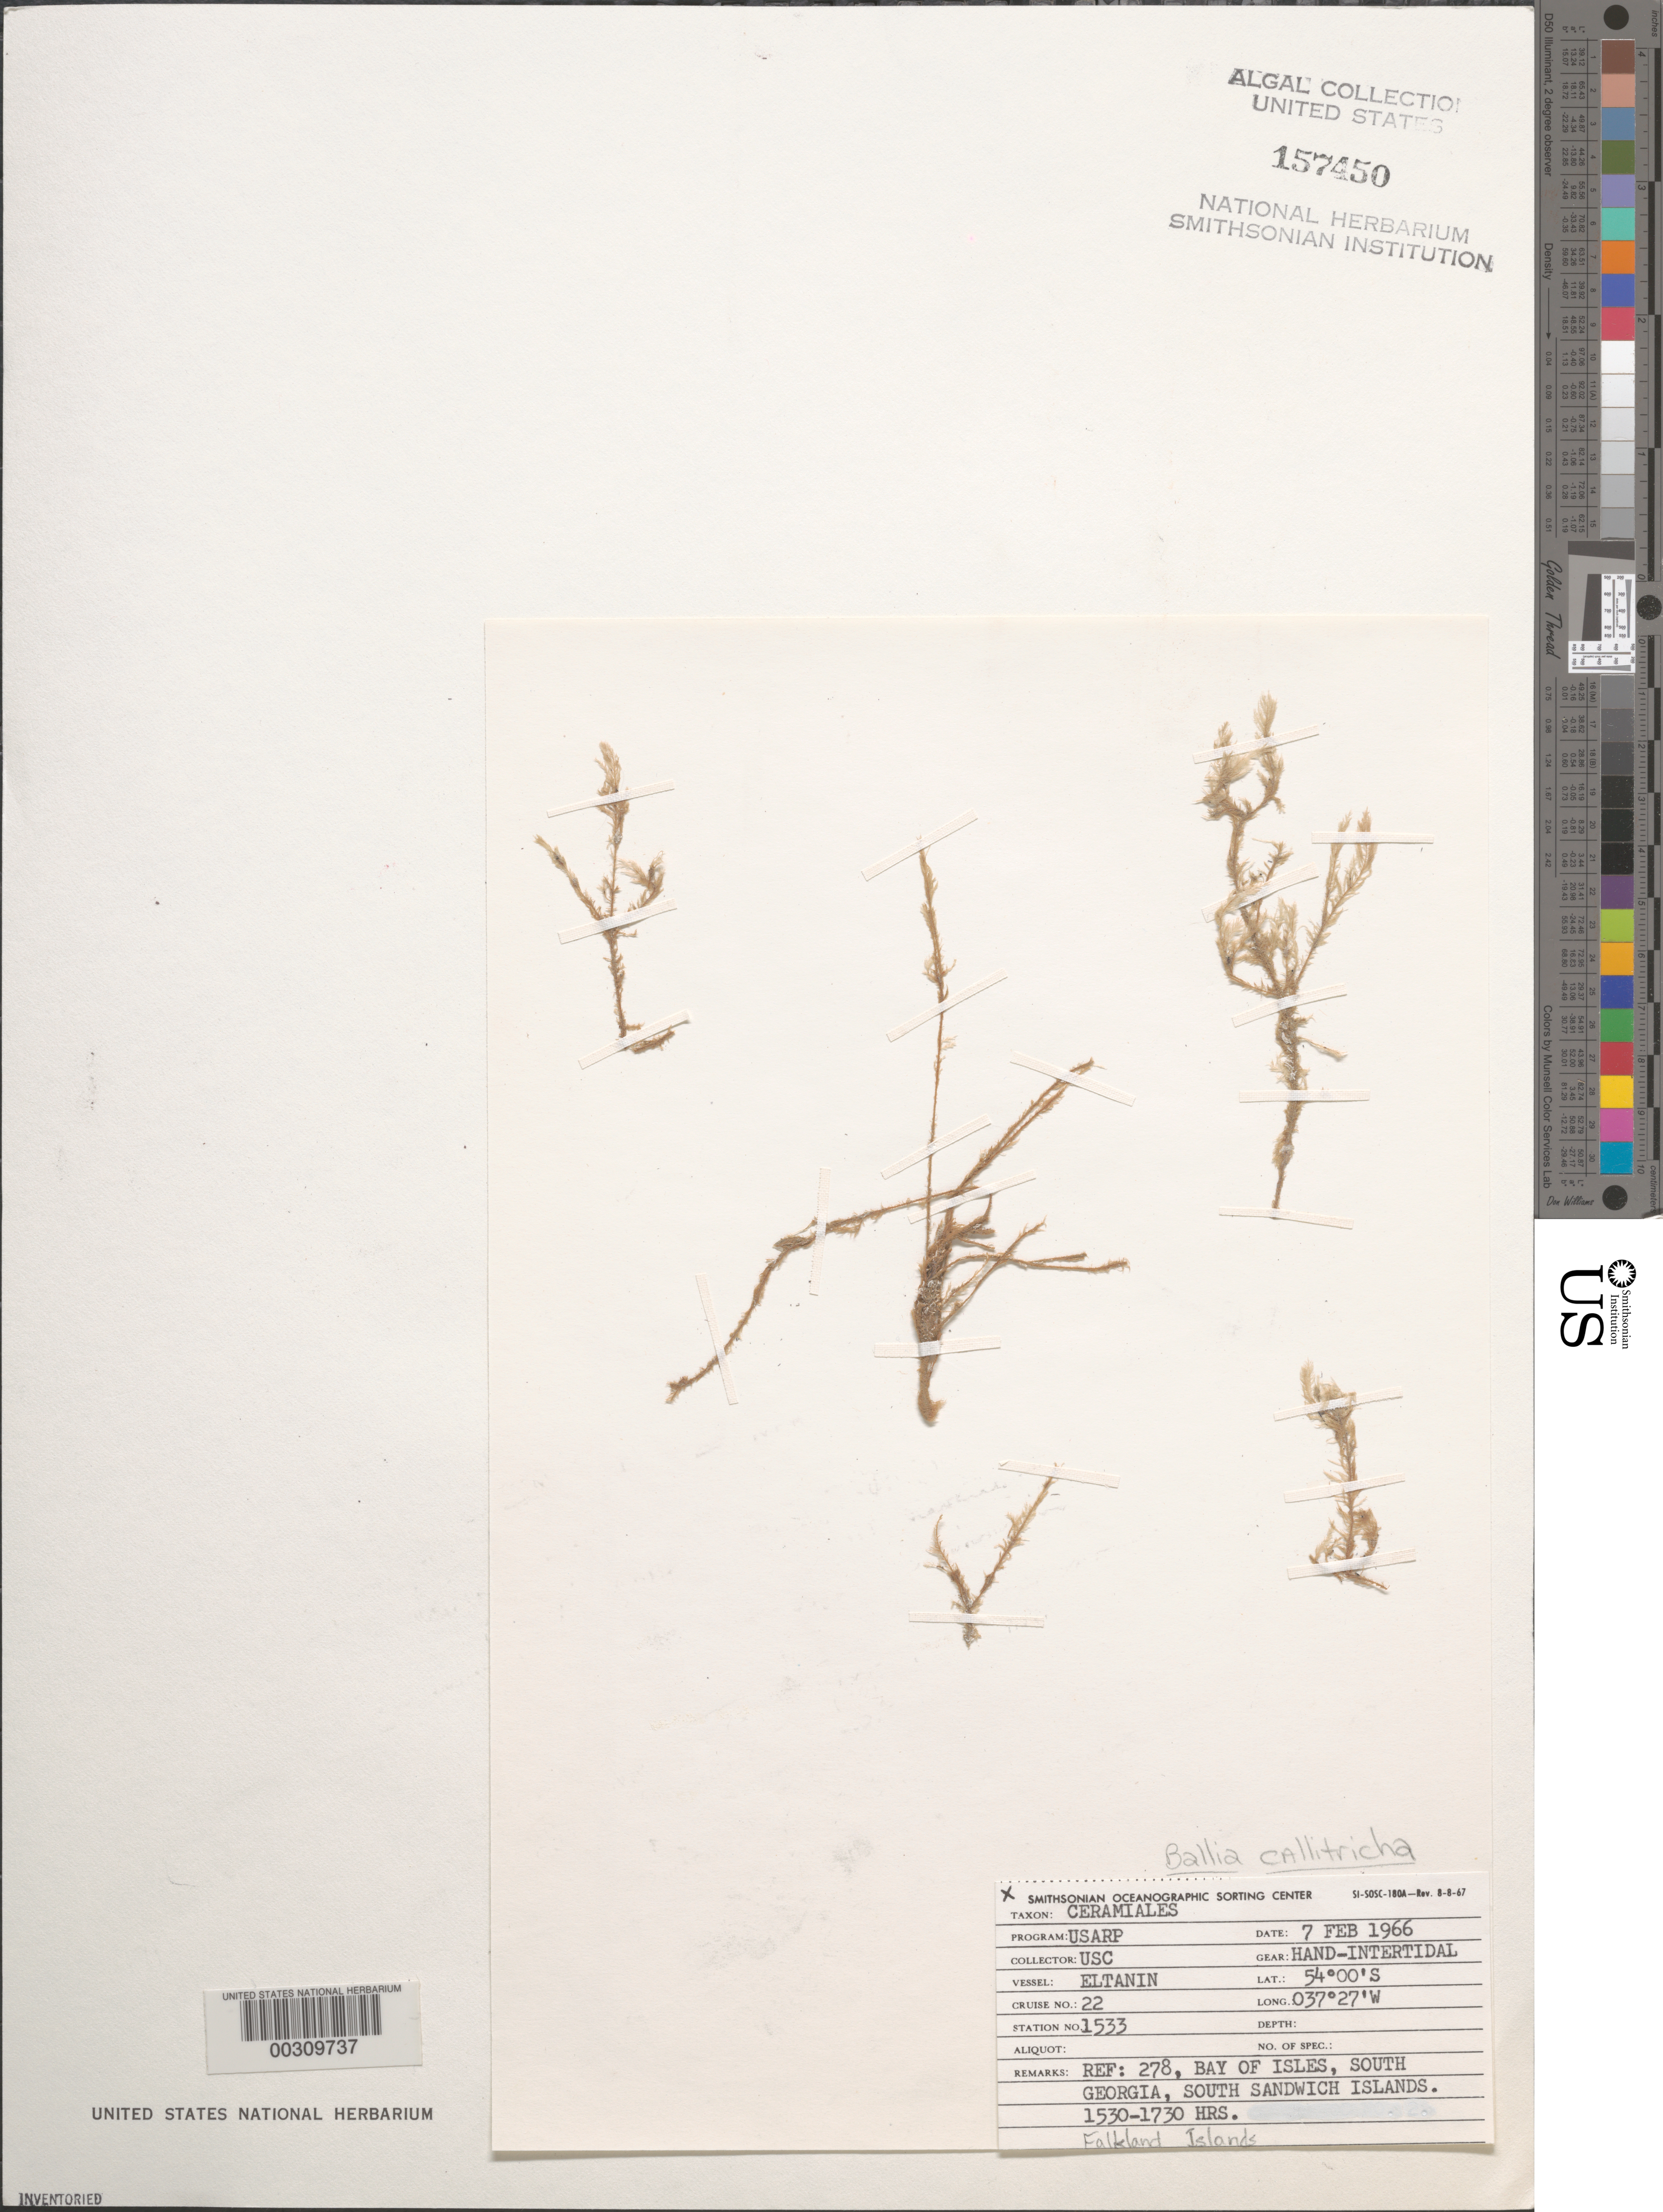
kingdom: Plantae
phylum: Rhodophyta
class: Florideophyceae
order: Balliales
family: Balliaceae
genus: Ballia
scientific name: Ballia callitricha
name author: (C. Agardh) Kützing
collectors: USC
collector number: Station 1533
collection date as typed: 07 Feb 1966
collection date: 1966-02-07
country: Falkland Islands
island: South Georgia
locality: Bay of Isles, South Georgia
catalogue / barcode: US 157450